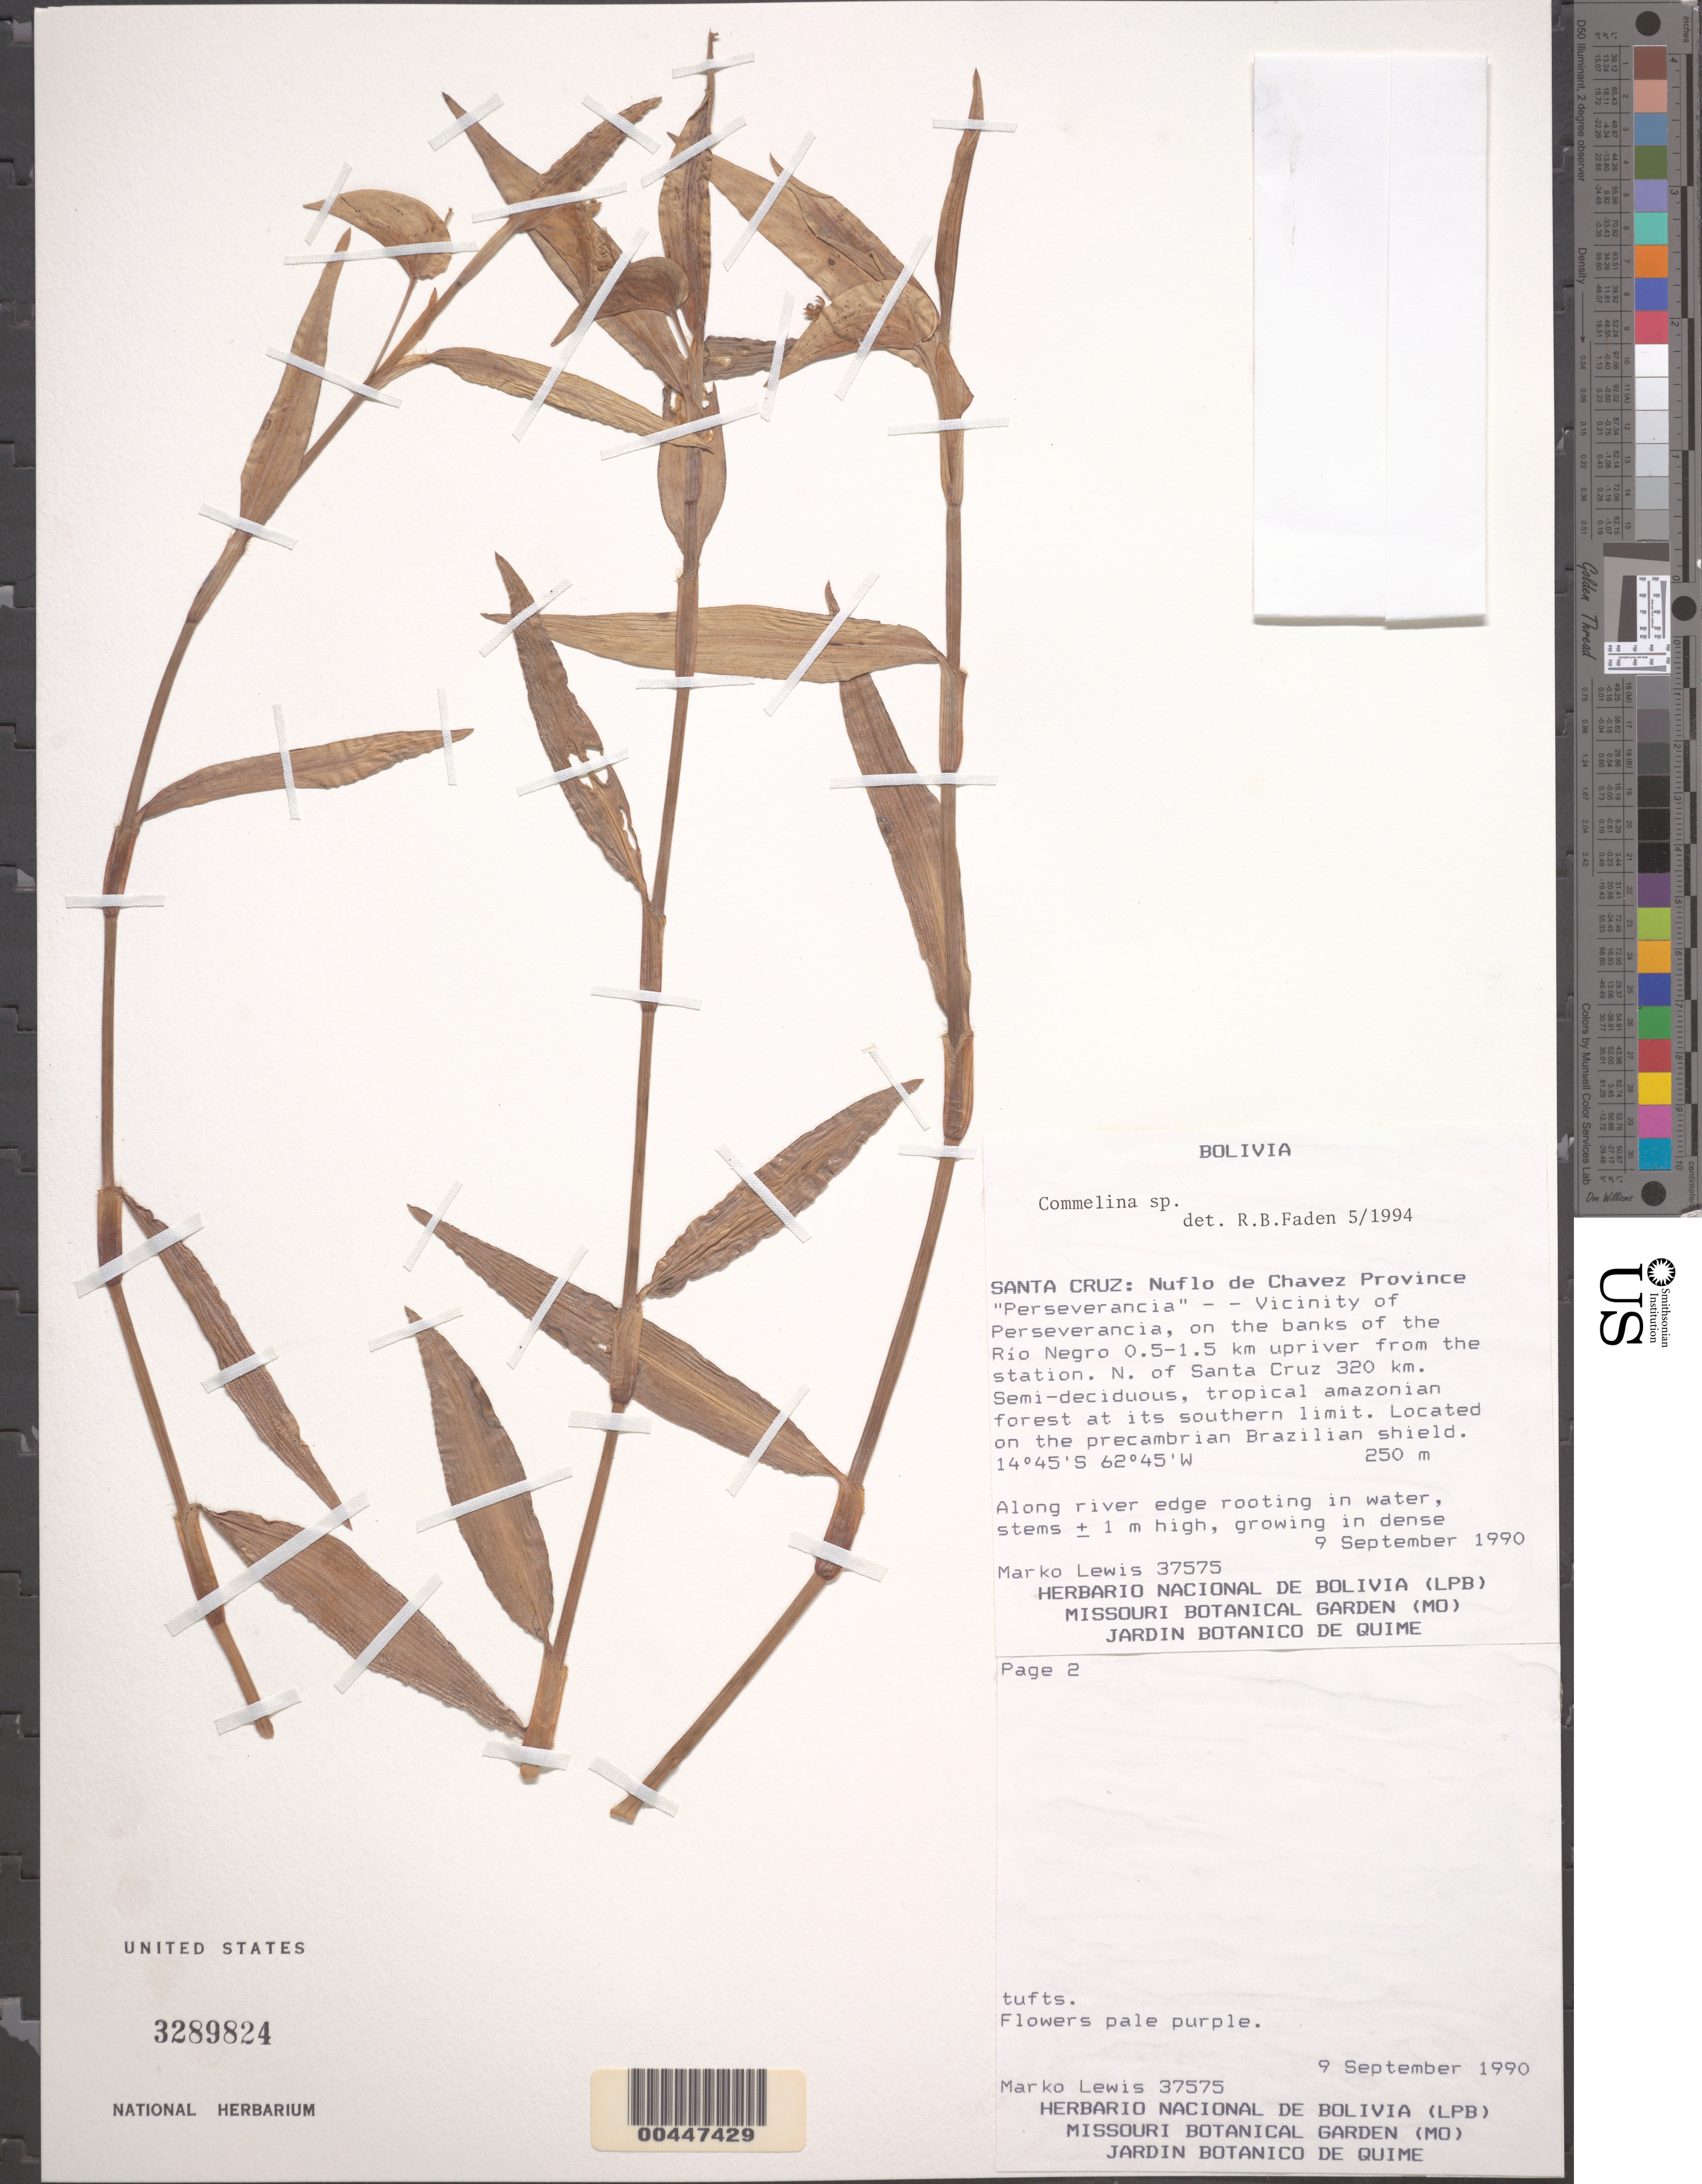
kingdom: Plantae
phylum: Tracheophyta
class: Liliopsida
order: Commelinales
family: Commelinaceae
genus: Commelina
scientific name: Commelina sp.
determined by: Faden, Robert B., (US), Smithsonian Institution - National Museum of Natural History (UNITED STATES)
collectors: M. E. Lewis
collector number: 37575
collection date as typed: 09 Sep 1990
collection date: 1990-09-09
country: Bolivia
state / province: Santa Cruz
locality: Chavez, Rio Negro, N of Santa Cruz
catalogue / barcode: US 3289824